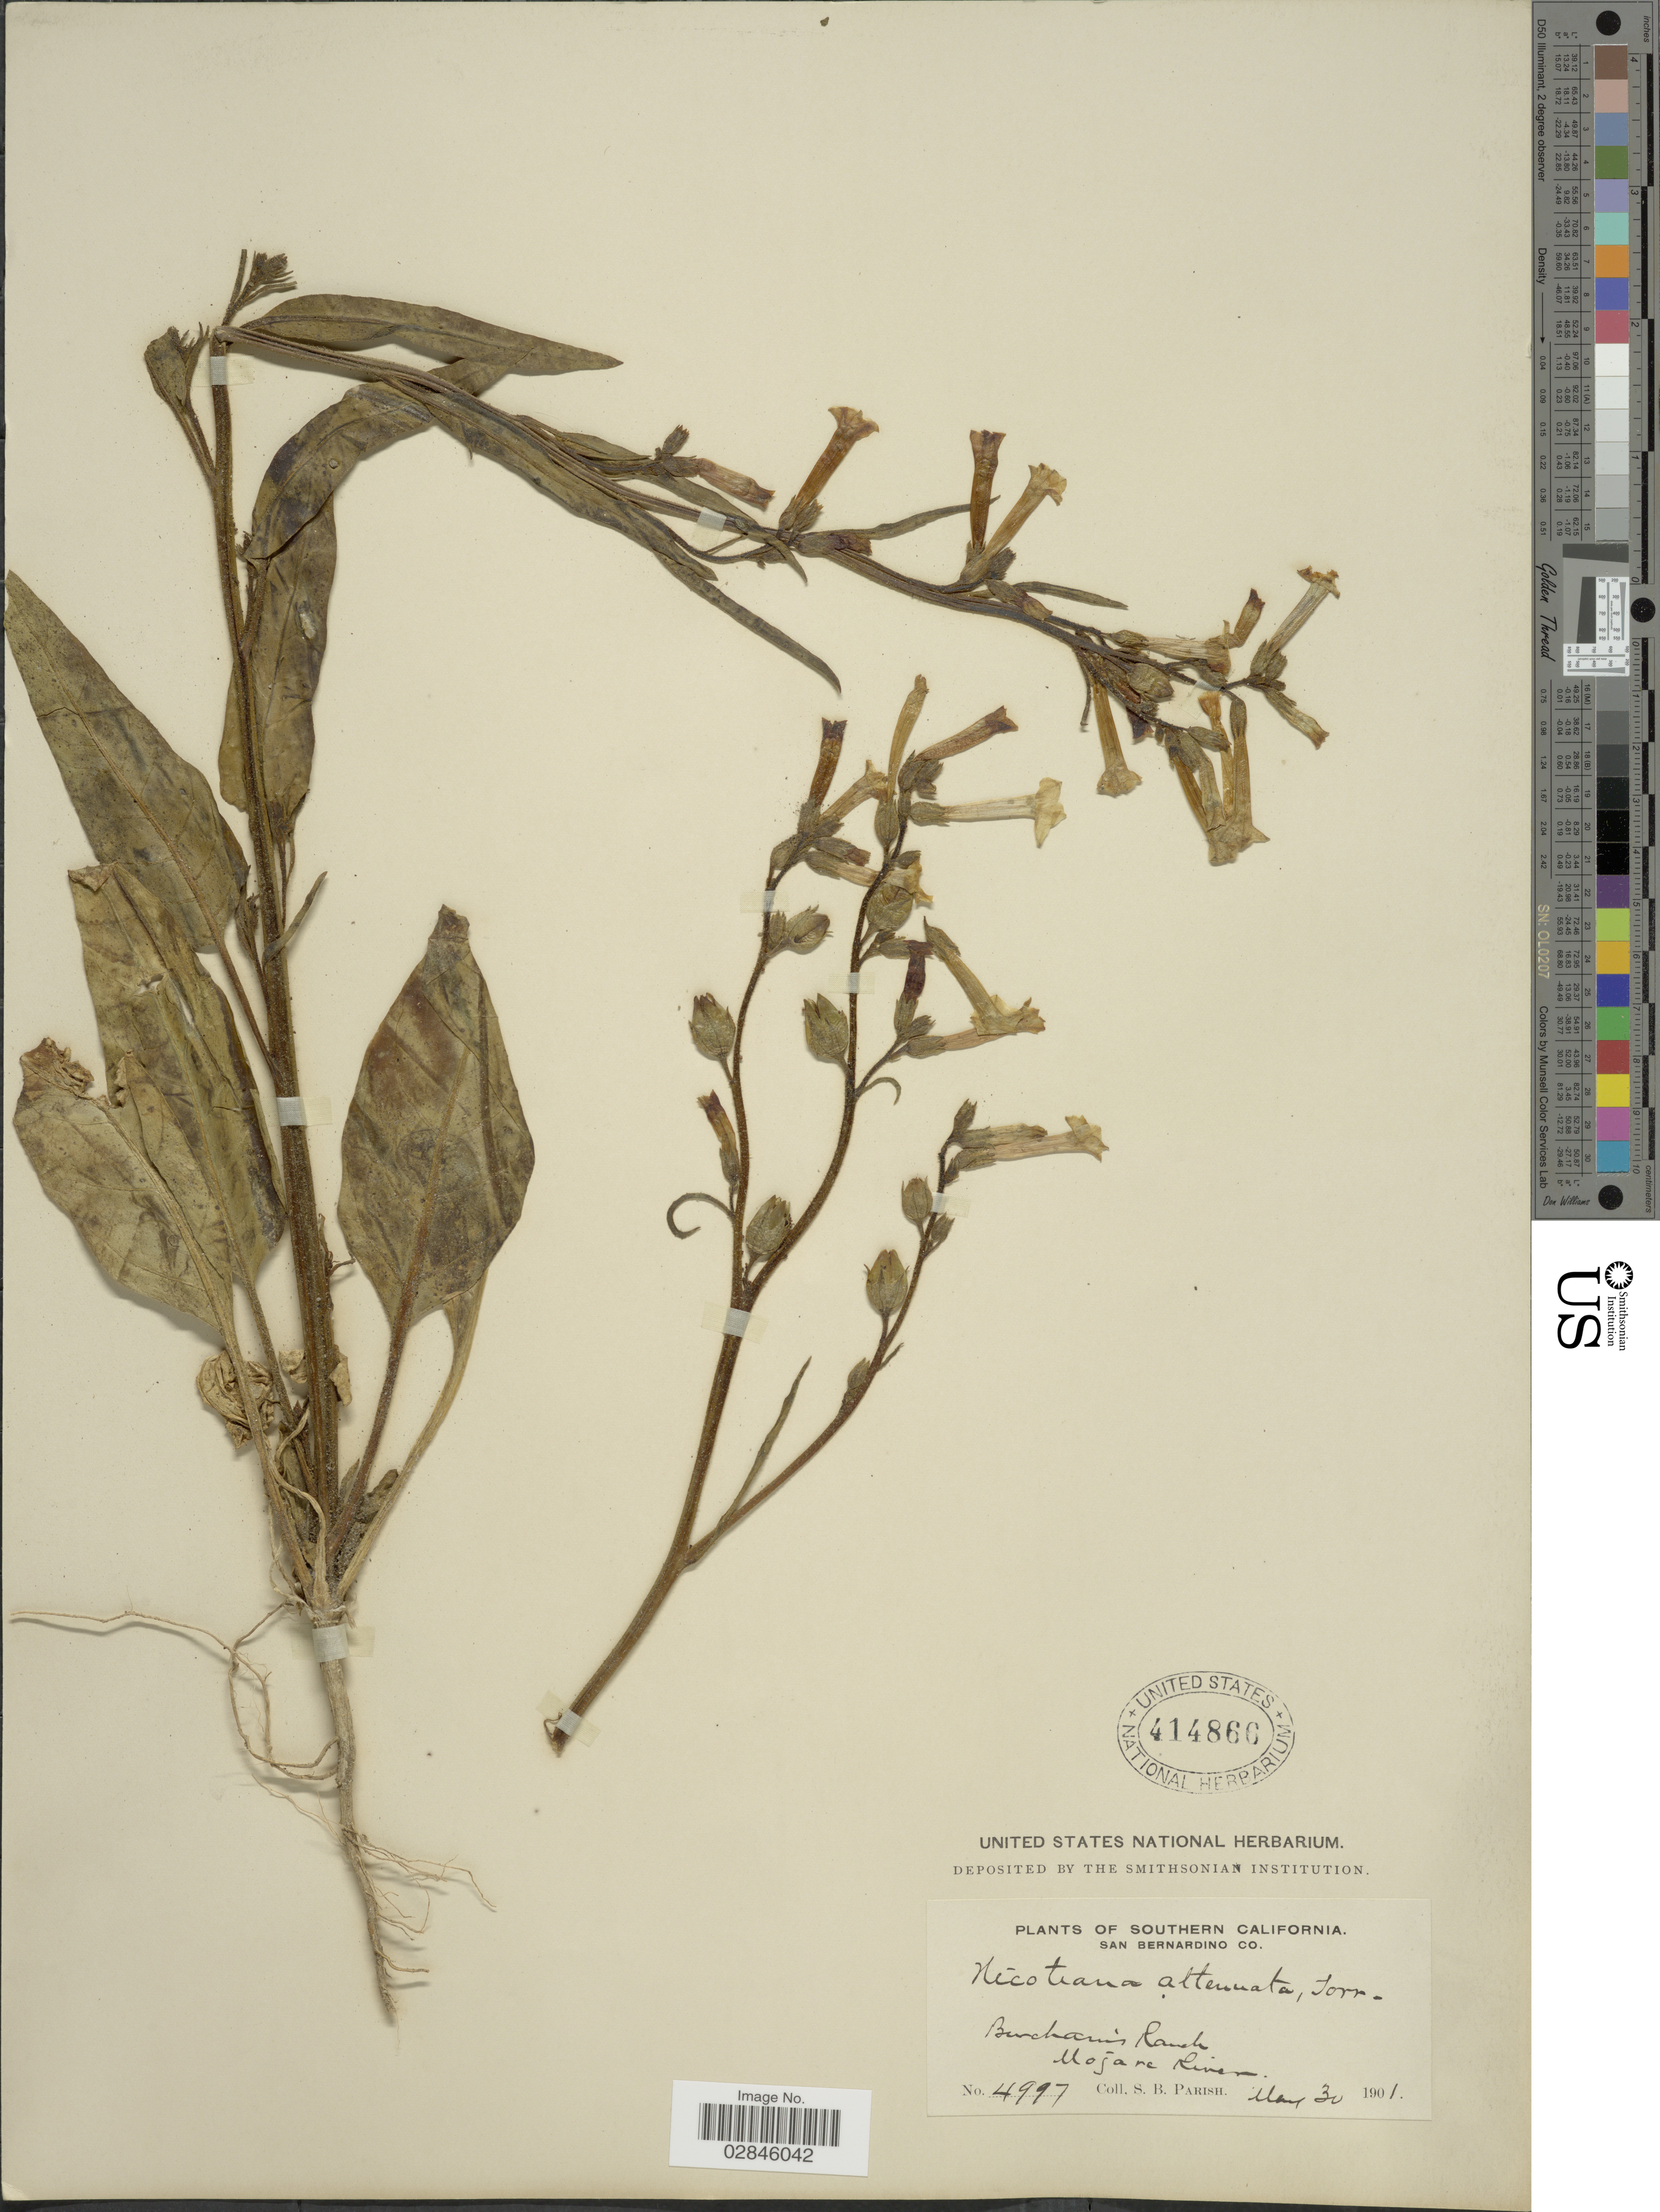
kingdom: Plantae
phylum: Tracheophyta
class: Magnoliopsida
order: Solanales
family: Solanaceae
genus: Nicotiana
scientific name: Nicotiana attenuata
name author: Torr. ex S. Watson in C. King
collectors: S. B. Parish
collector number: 4997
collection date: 1901-05-30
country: United States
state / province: California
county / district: San Bernardino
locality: Southern California. Burcham's Ranch. Mojave River.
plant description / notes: Removed "San Bernardino Co." from Precise Locality field and added to County field.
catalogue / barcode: US 414866